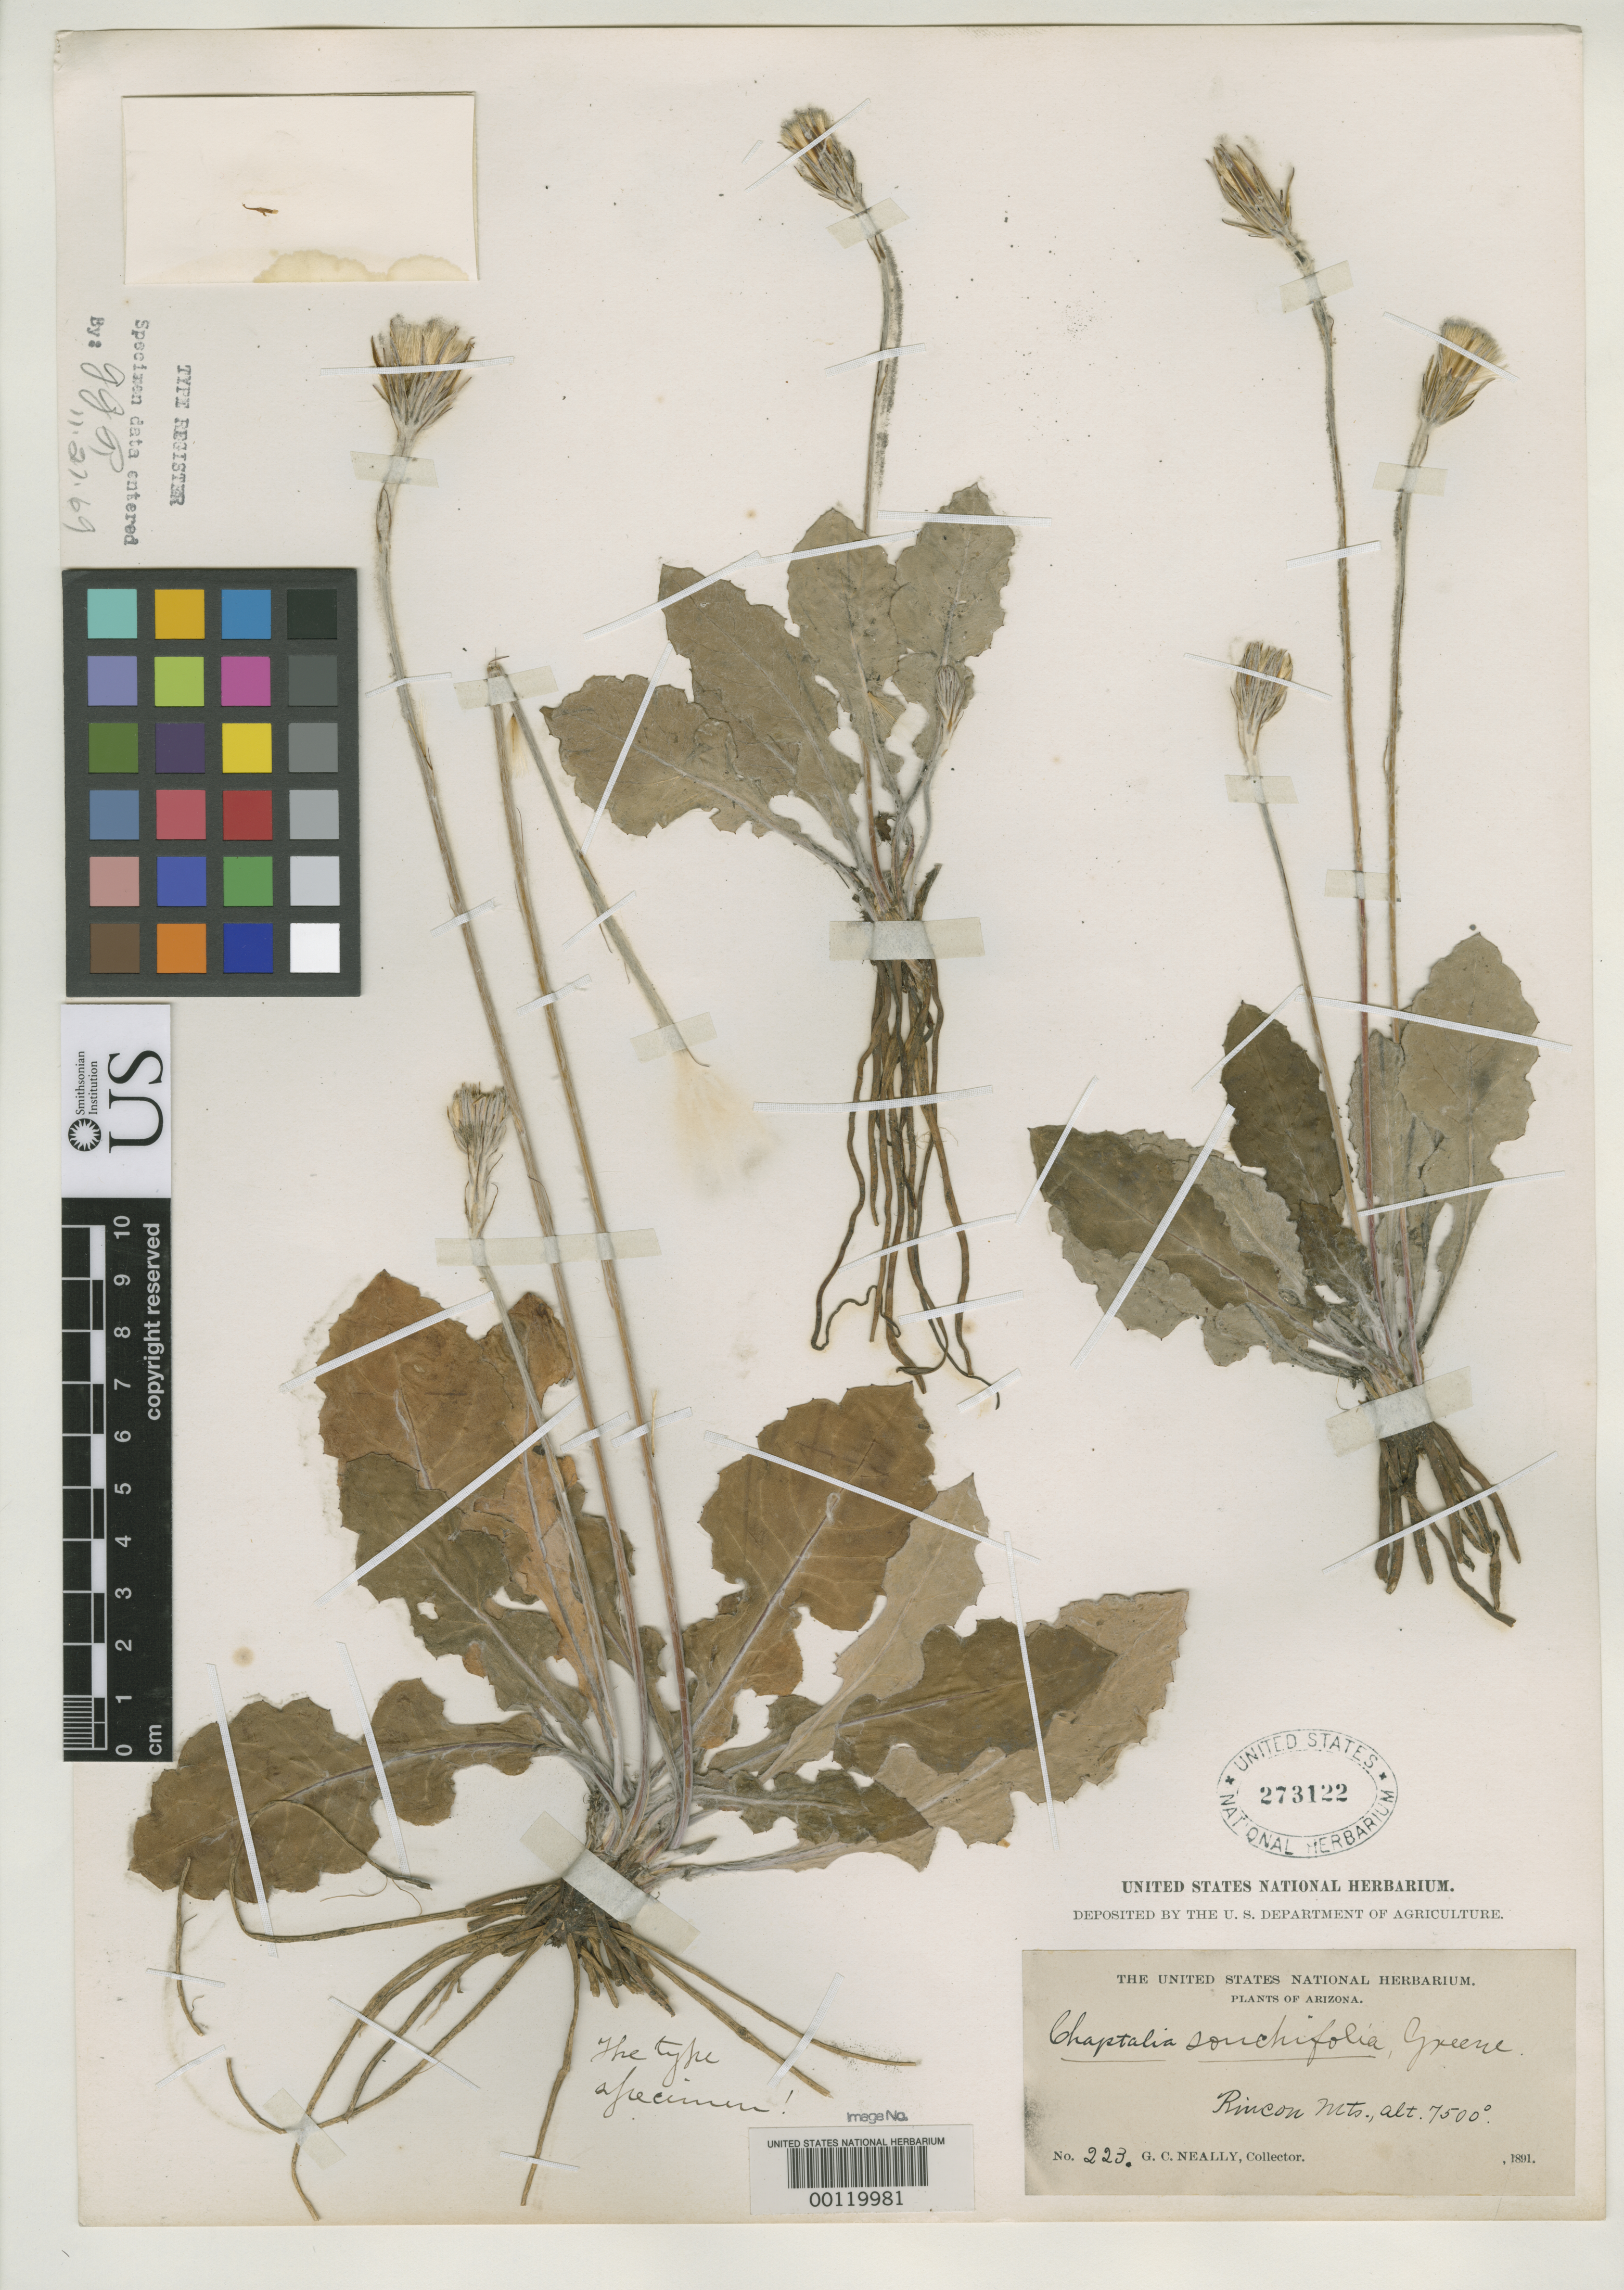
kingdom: Plantae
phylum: Tracheophyta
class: Magnoliopsida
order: Asterales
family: Asteraceae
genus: Chaptalia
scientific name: Chaptalia sonchifolia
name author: Greene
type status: Holotype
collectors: G. C. Nealley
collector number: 223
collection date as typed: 1891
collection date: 1891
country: United States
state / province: Arizona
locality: Rincon Mountains.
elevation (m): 2286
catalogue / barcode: US 273122